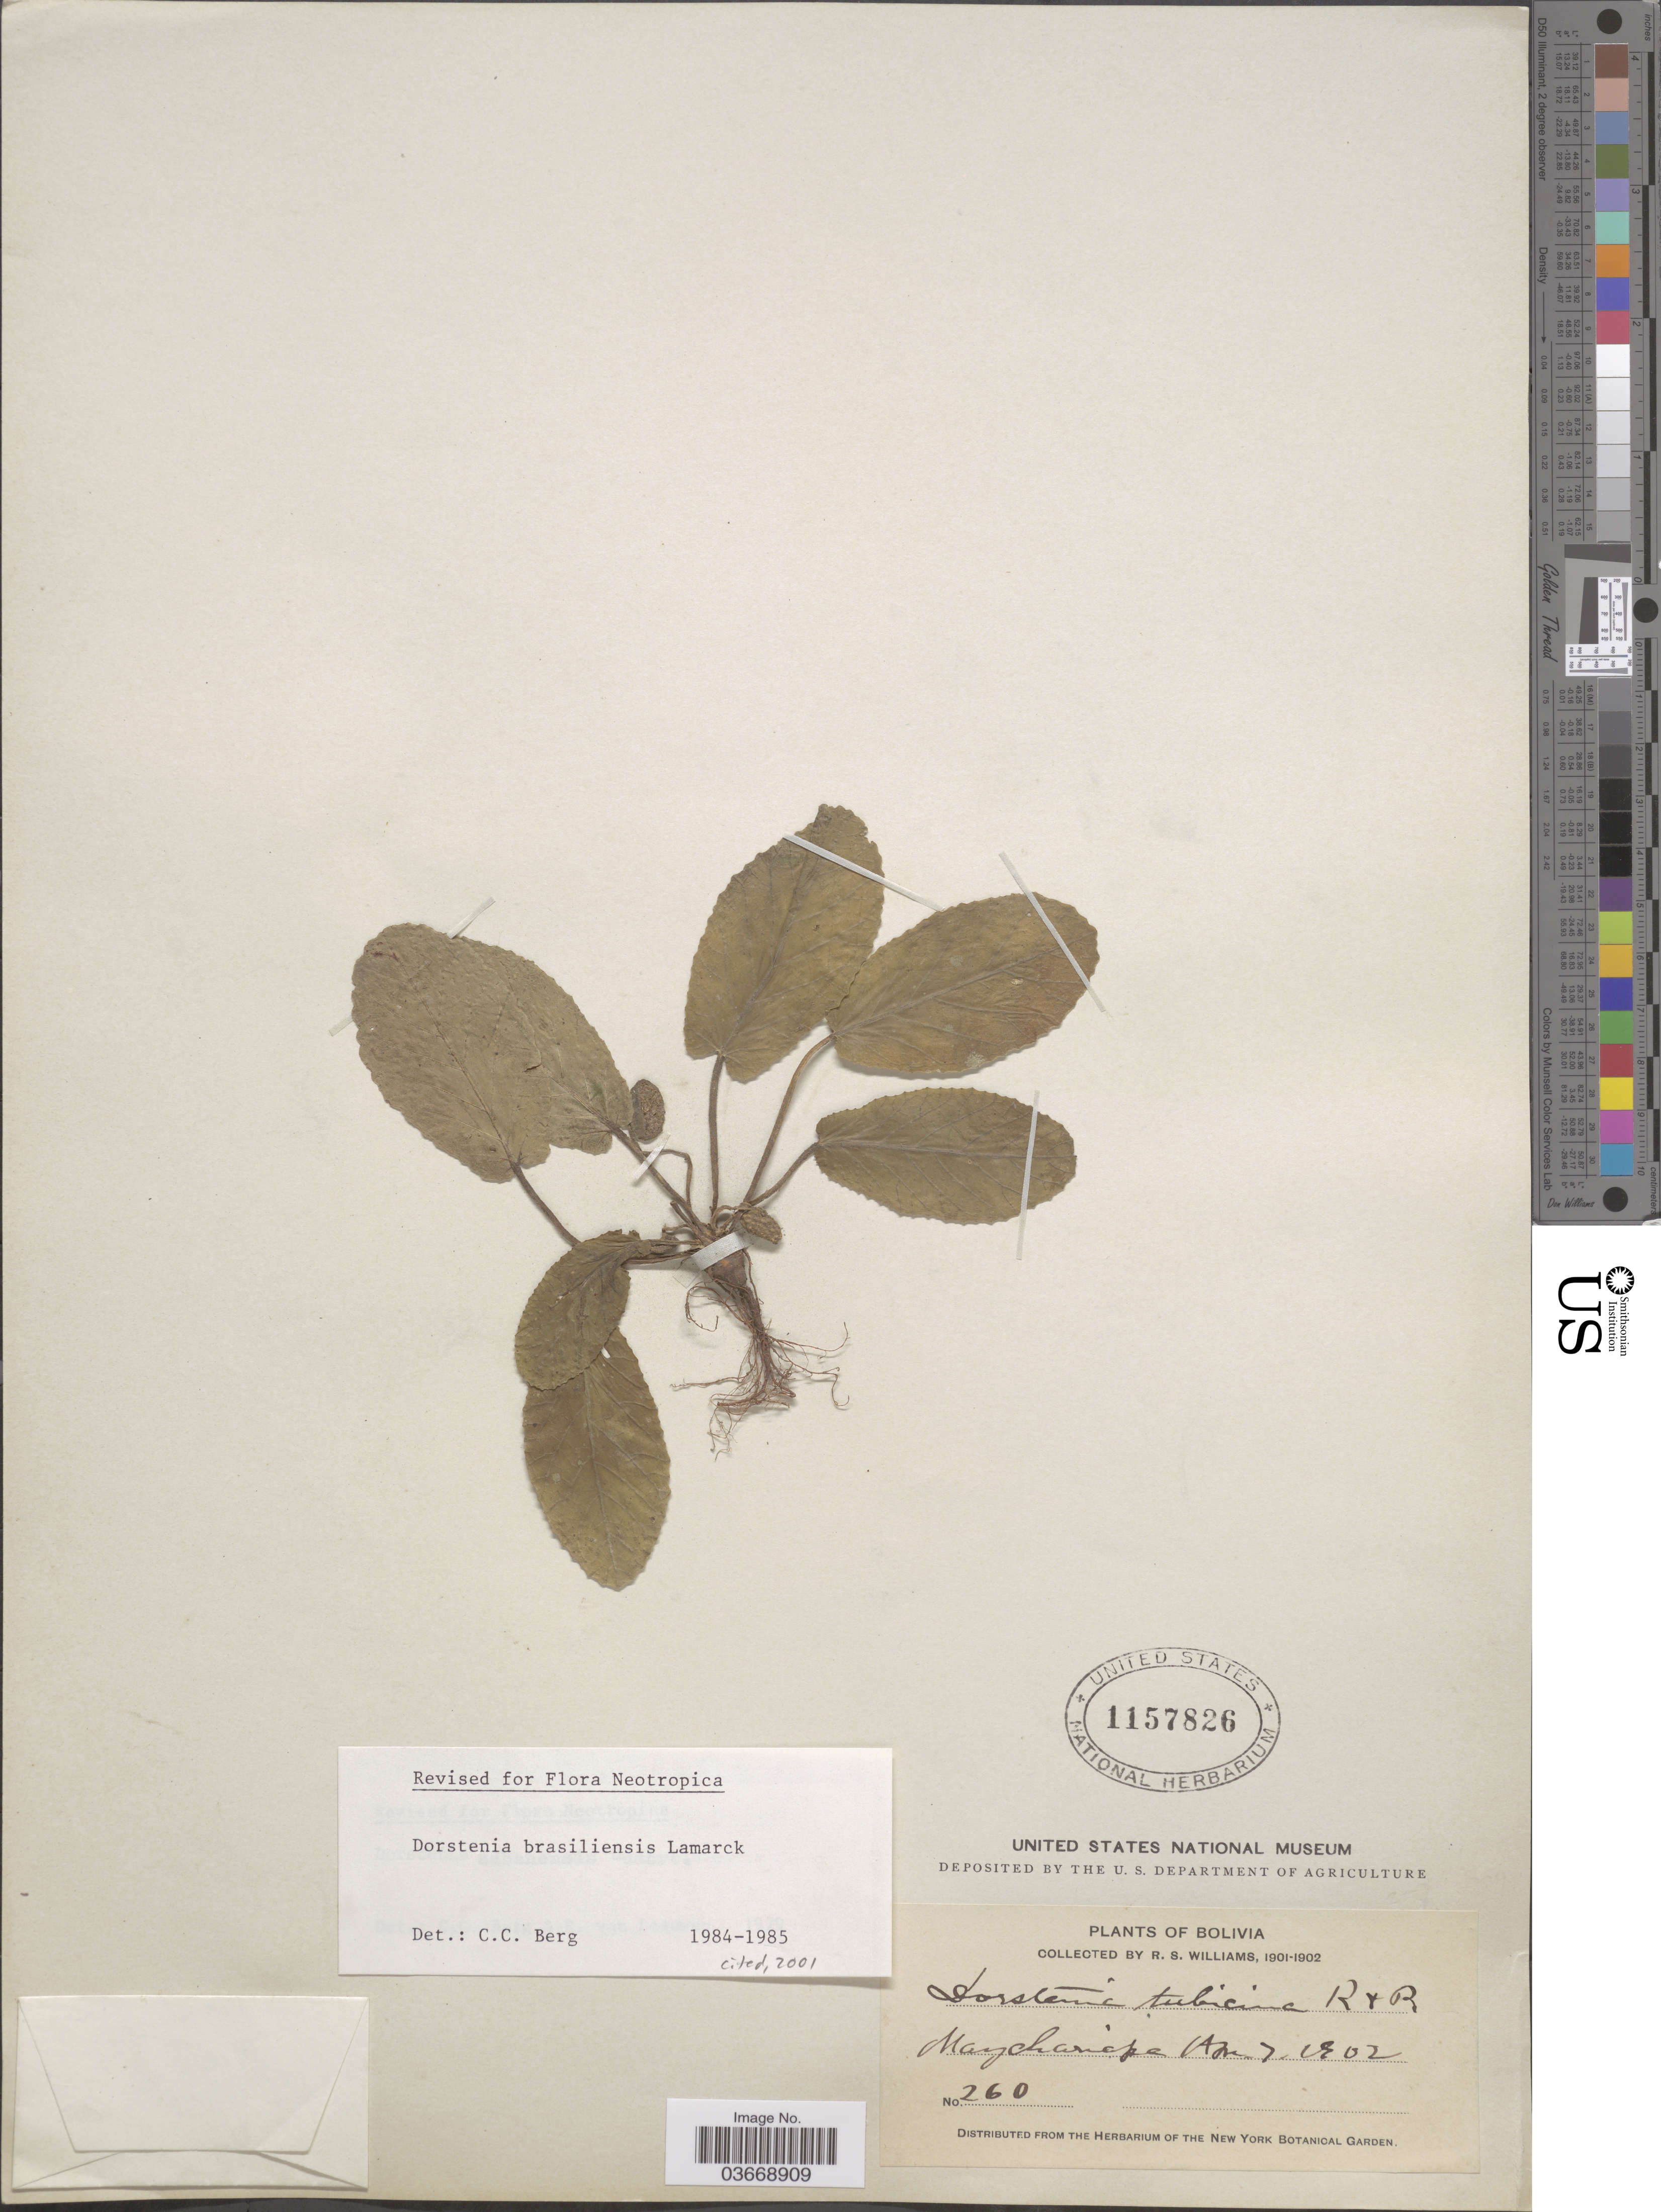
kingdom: Plantae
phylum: Tracheophyta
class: Magnoliopsida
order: Rosales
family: Moraceae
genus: Dorstenia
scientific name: Dorstenia brasiliensis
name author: Lam.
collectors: R. S. Williams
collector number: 260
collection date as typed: Apr. 7, 1902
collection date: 1902-04-07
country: Bolivia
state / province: La Paz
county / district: Franz Tamayo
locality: Machariapa (NE of Apolo)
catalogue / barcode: US 1157826